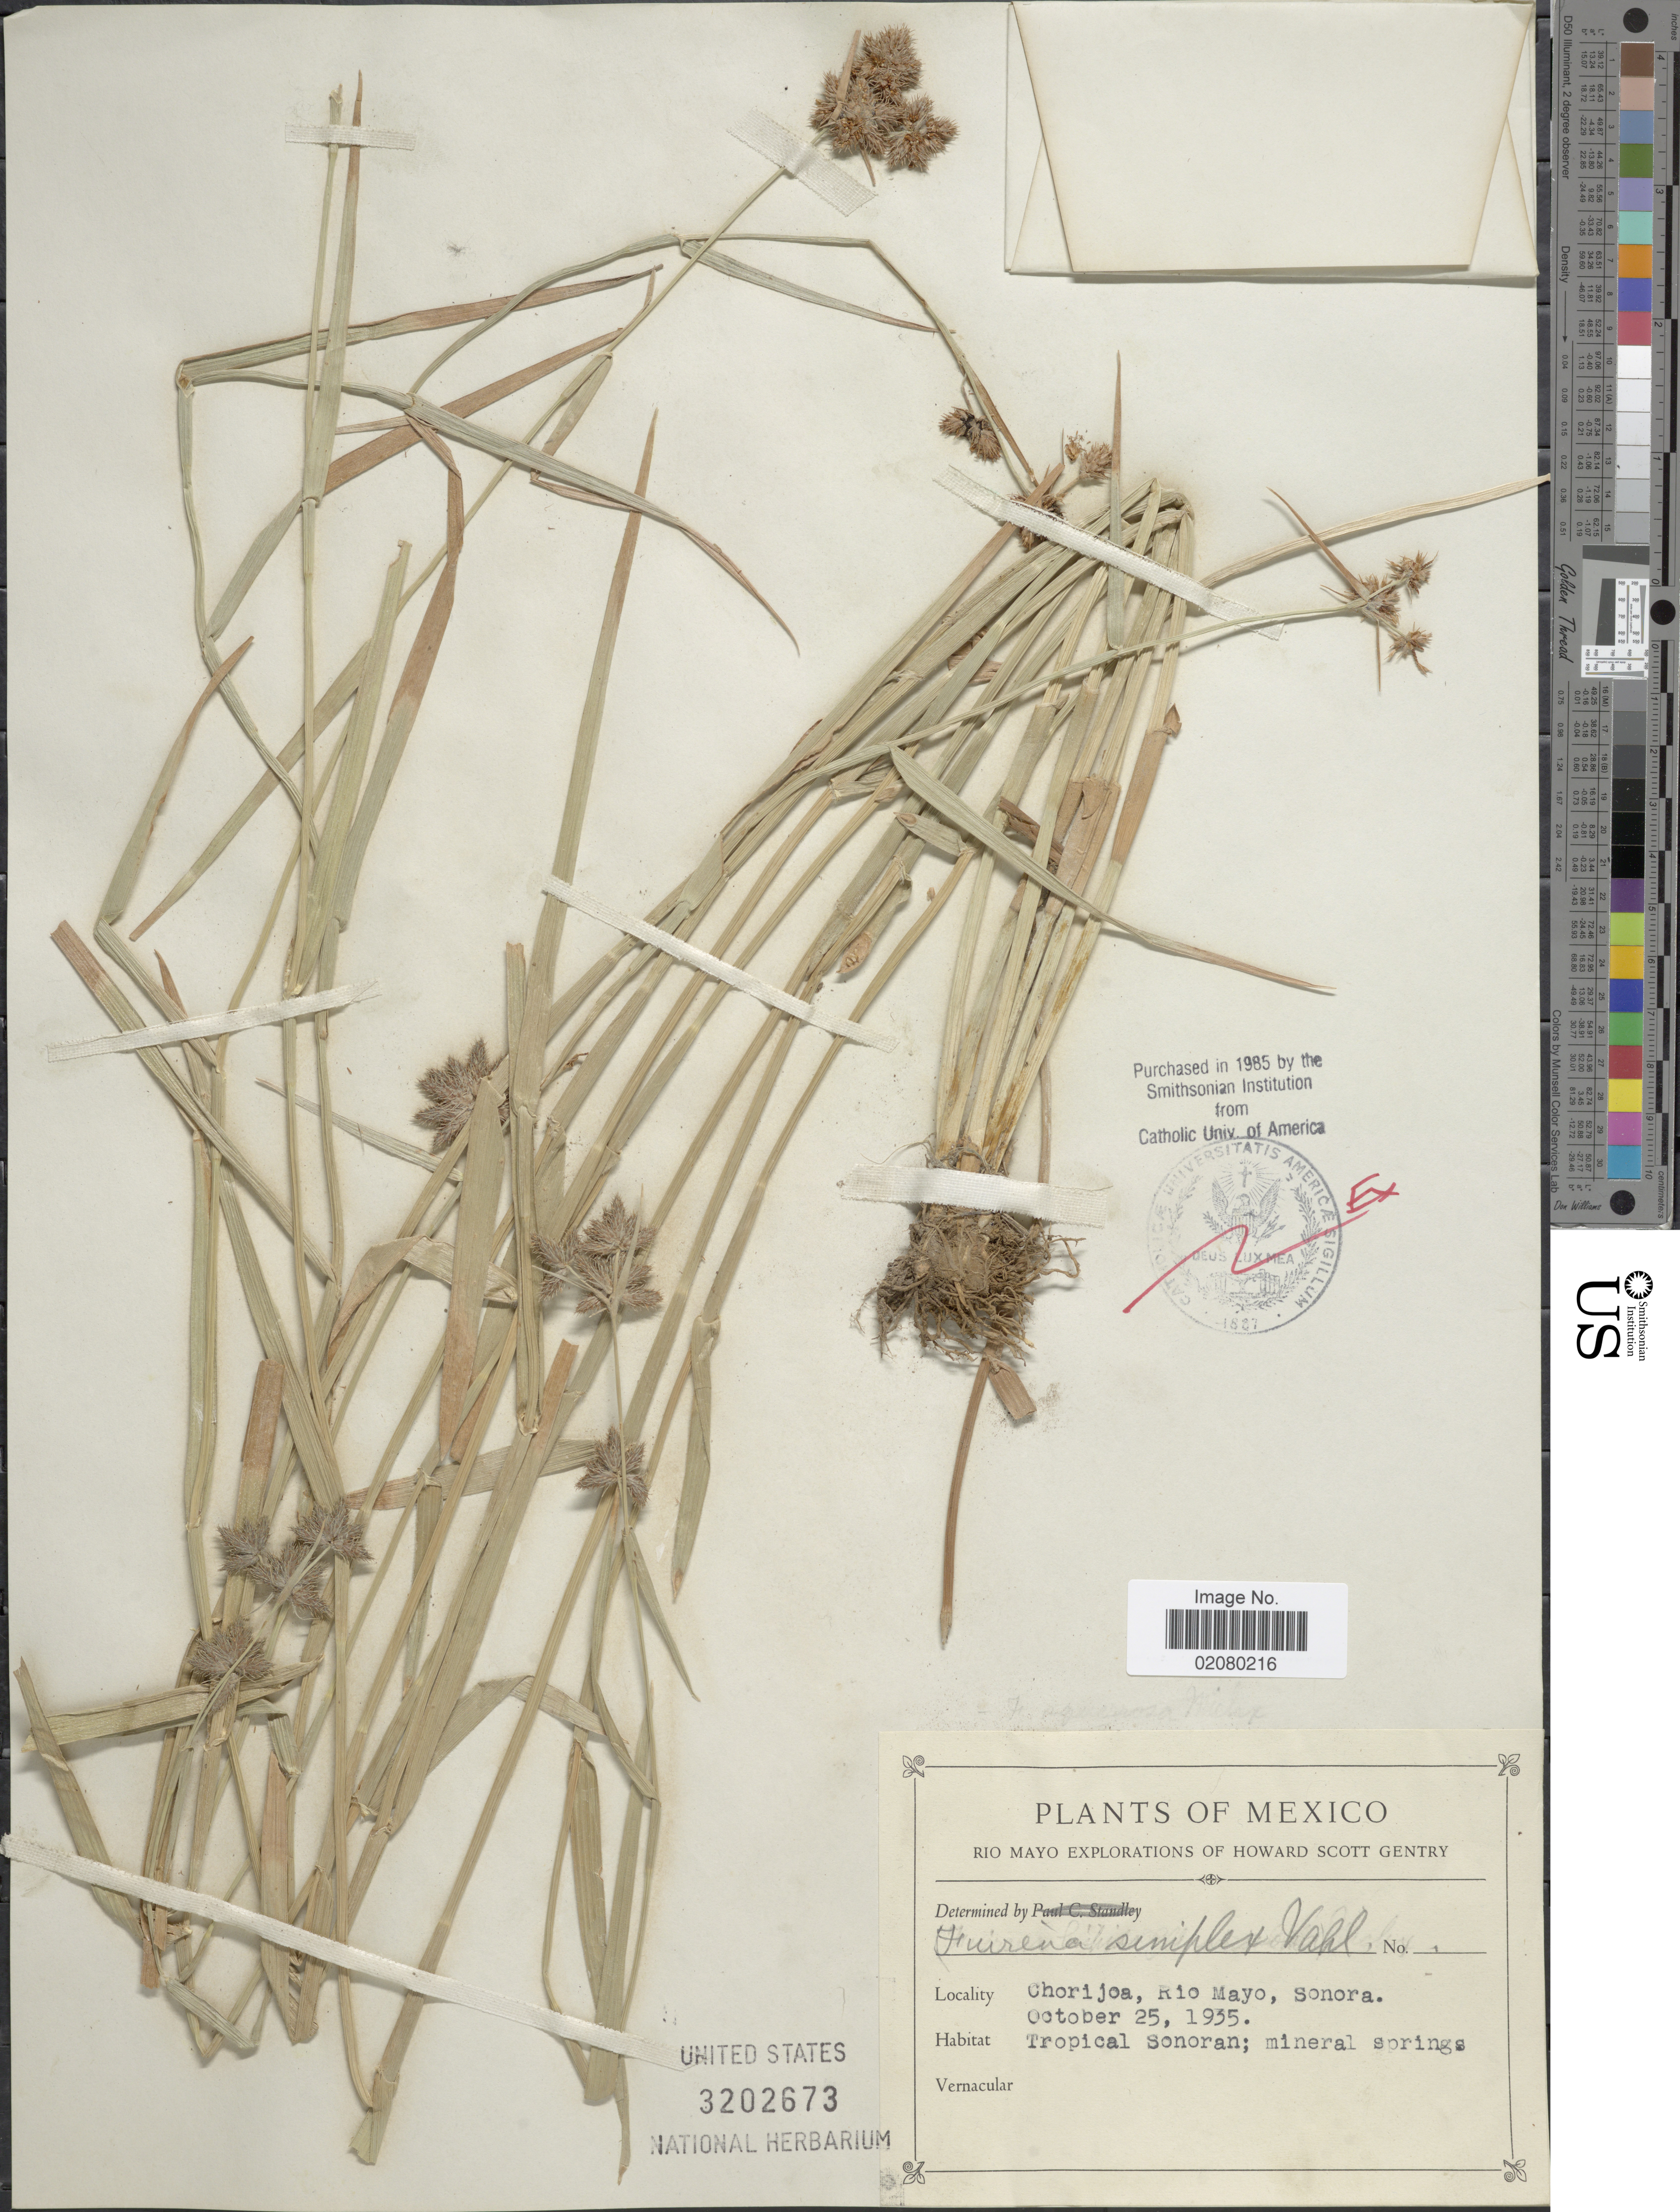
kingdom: Plantae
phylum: Tracheophyta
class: Liliopsida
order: Poales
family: Cyperaceae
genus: Fuirena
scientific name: Fuirena simplex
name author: Vahl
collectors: H. S. Gentry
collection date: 1935-10-25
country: Mexico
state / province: Sonora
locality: Chorijoa, Rio Mayo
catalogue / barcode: US 3202673